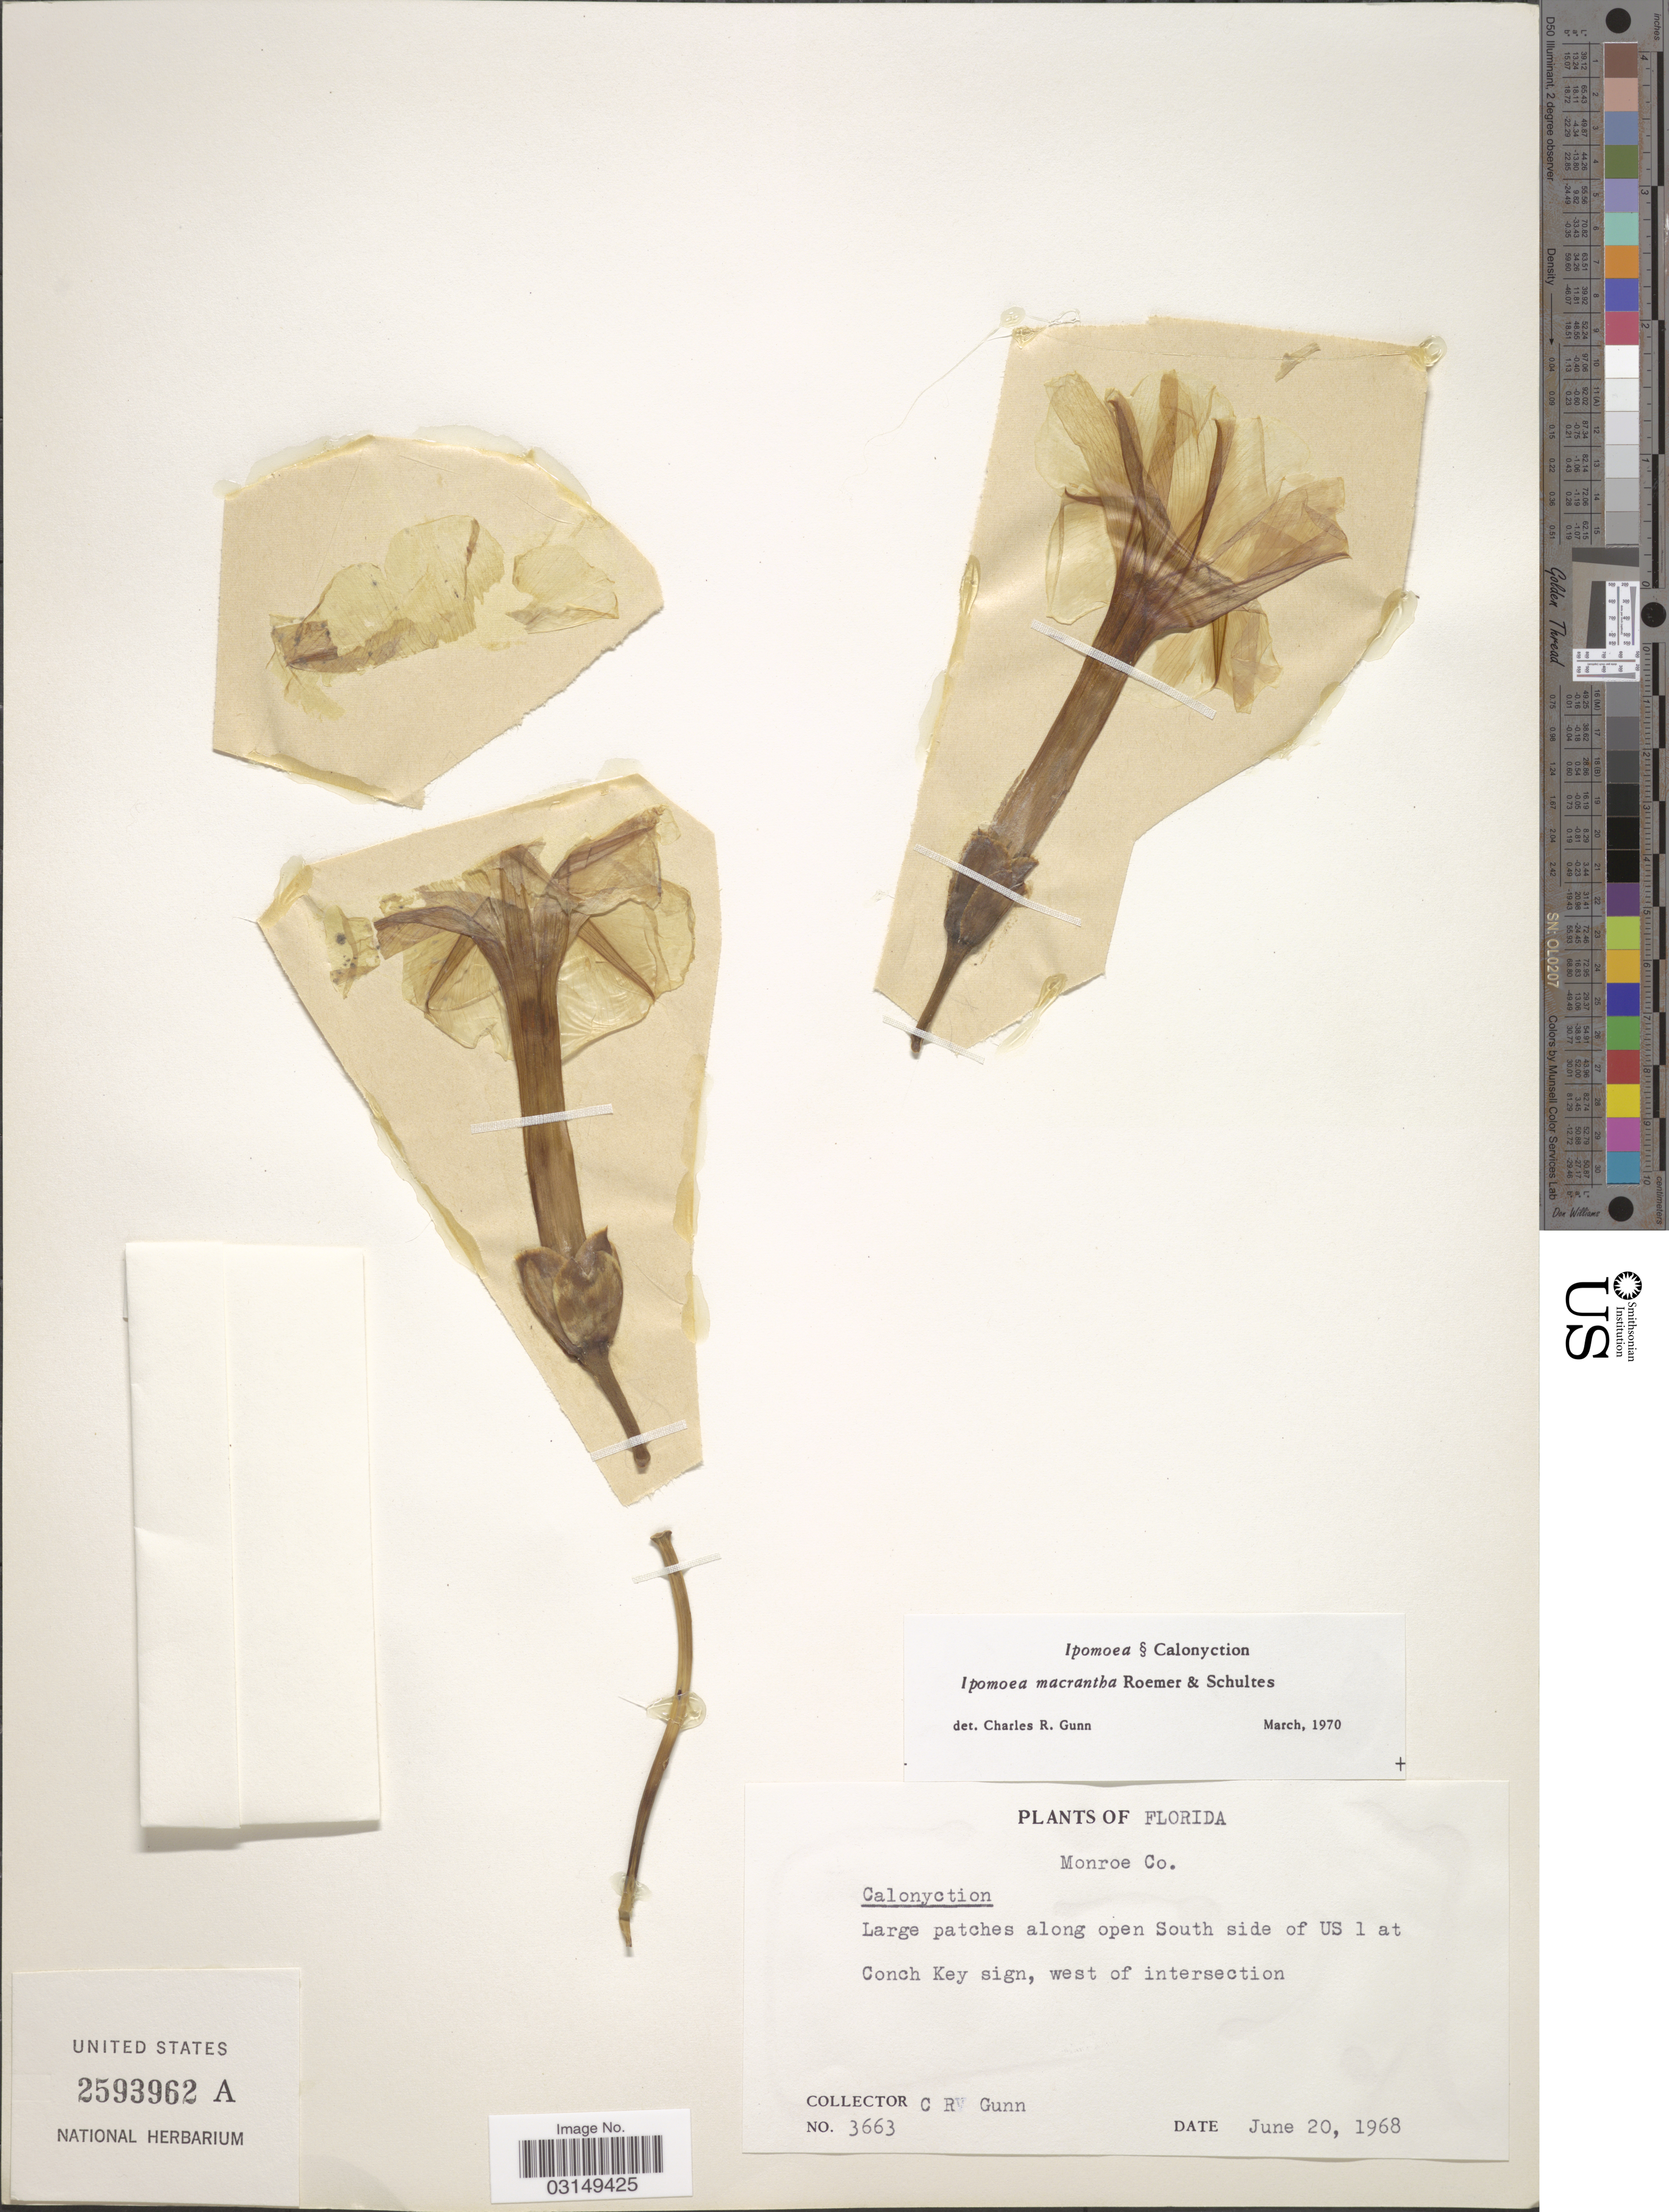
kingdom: Plantae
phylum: Tracheophyta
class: Magnoliopsida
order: Solanales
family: Convolvulaceae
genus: Ipomoea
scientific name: Ipomoea violacea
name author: L.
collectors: C. R. Gunn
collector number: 3663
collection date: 1968-06-20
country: United States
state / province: Florida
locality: Monroe Co. Large patches along open South side of US 1 at Conch Key sign, west of intersection.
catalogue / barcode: US 2593962A